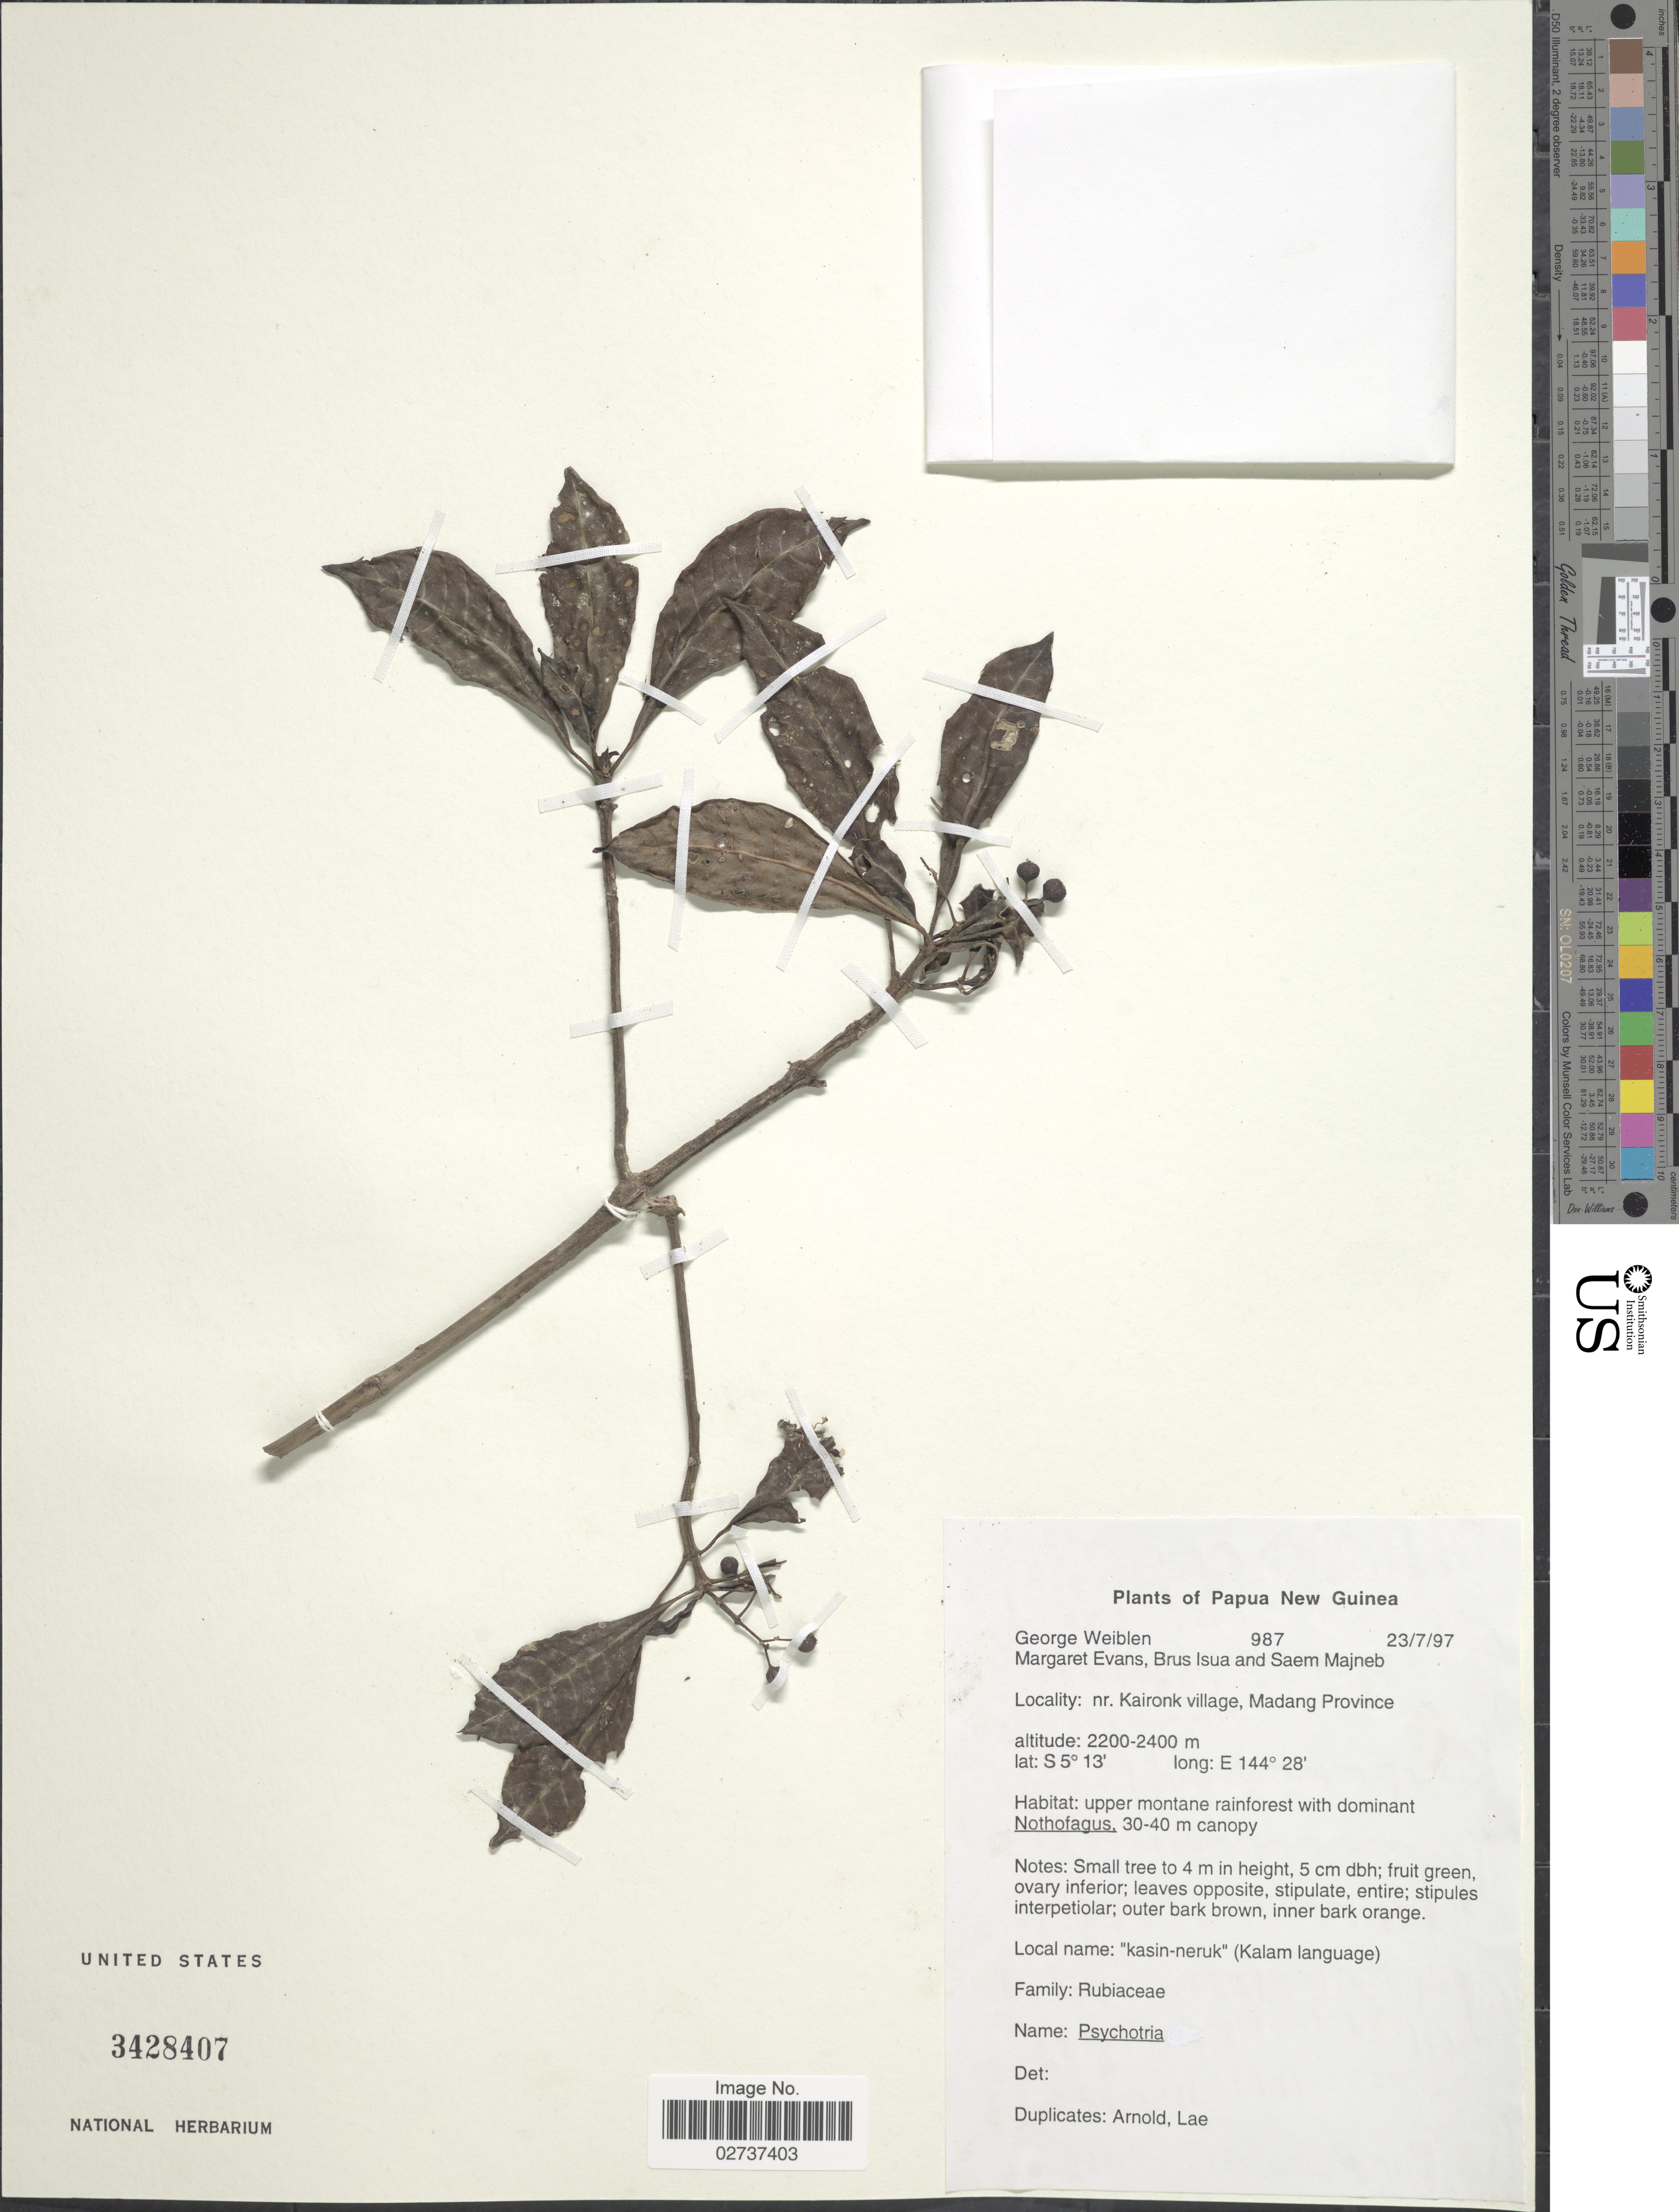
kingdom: Plantae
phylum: Tracheophyta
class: Magnoliopsida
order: Gentianales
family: Rubiaceae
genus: Psychotria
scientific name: Psychotria sp.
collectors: G. D. Weiblen, M. Evans, B. Isua & S. Majneb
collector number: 987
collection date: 1997-07-23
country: Papua New Guinea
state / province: Madang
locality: Papua New Guinea, nr. Kaironk village, Madang Province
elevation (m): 2200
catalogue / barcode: US 3428407